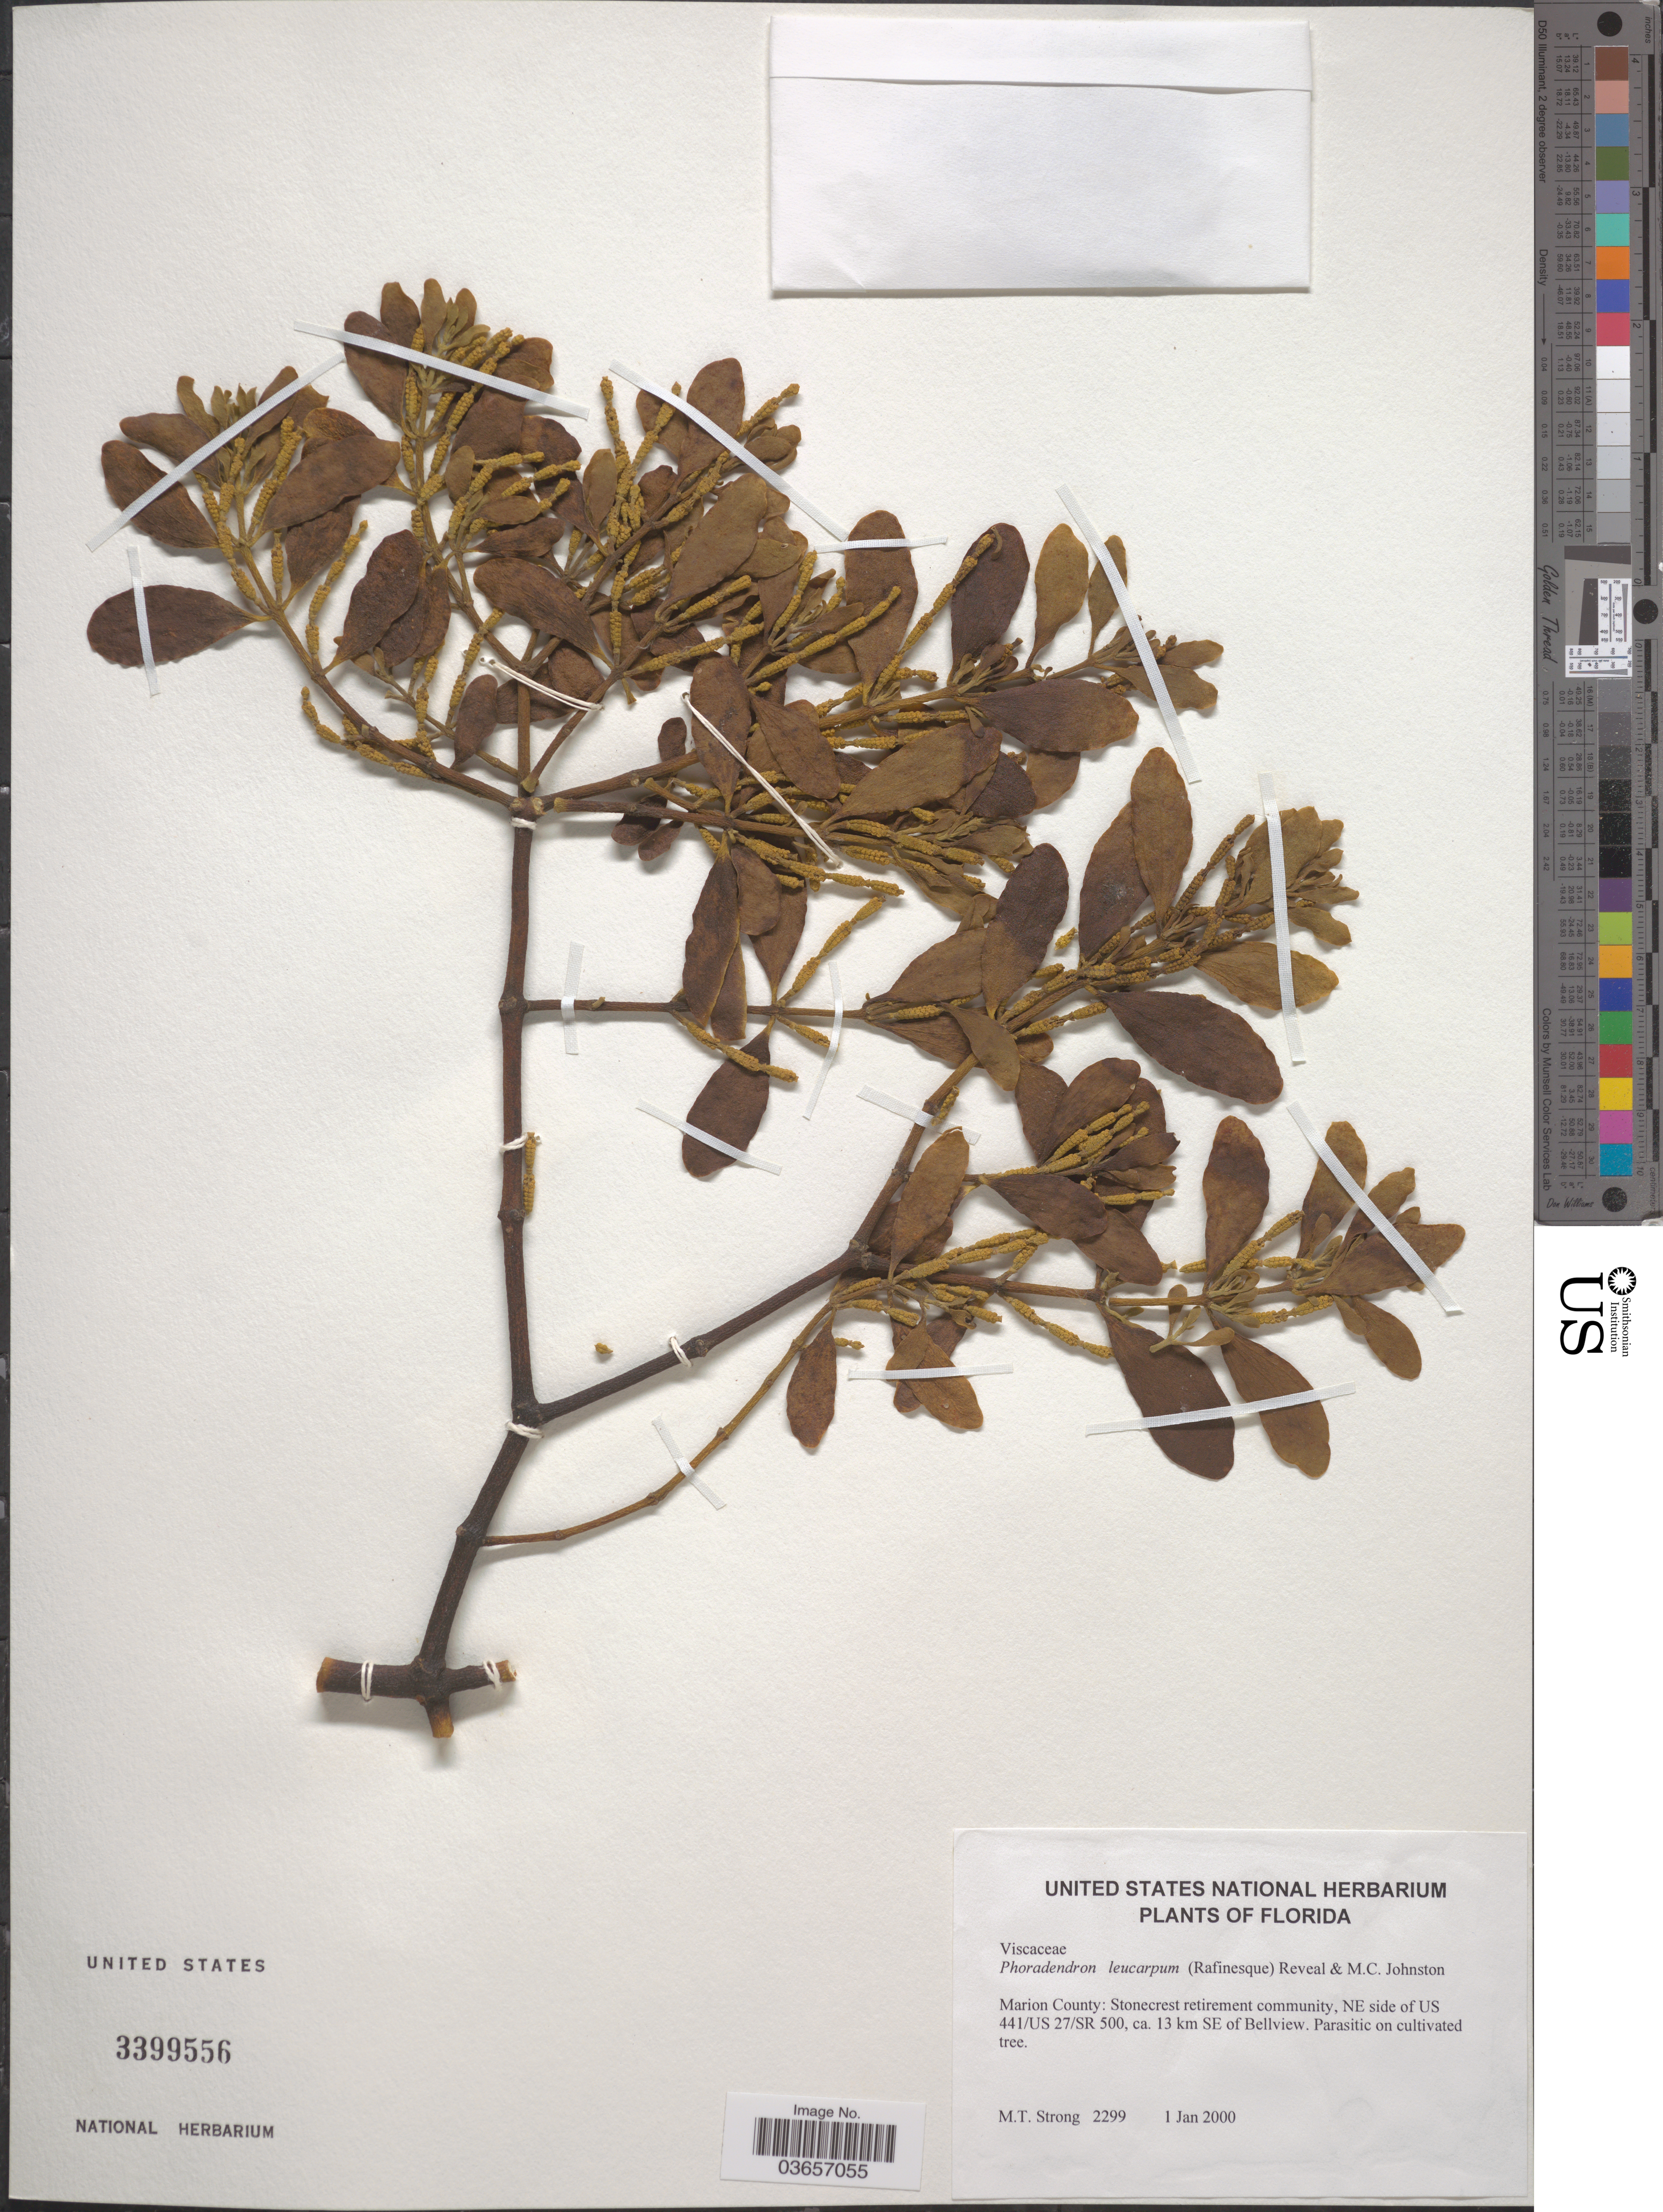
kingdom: Plantae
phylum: Tracheophyta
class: Magnoliopsida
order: Santalales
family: Viscaceae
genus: Phoradendron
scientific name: Phoradendron tomentosum subsp. leucarpum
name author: DC.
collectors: M. T. Strong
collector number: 2299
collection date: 2000-01-01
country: United States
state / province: Florida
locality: Marion County: NE side of US 441/US 27/SR 500, ca. 13 km SE of Bellview.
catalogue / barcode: US 3399556